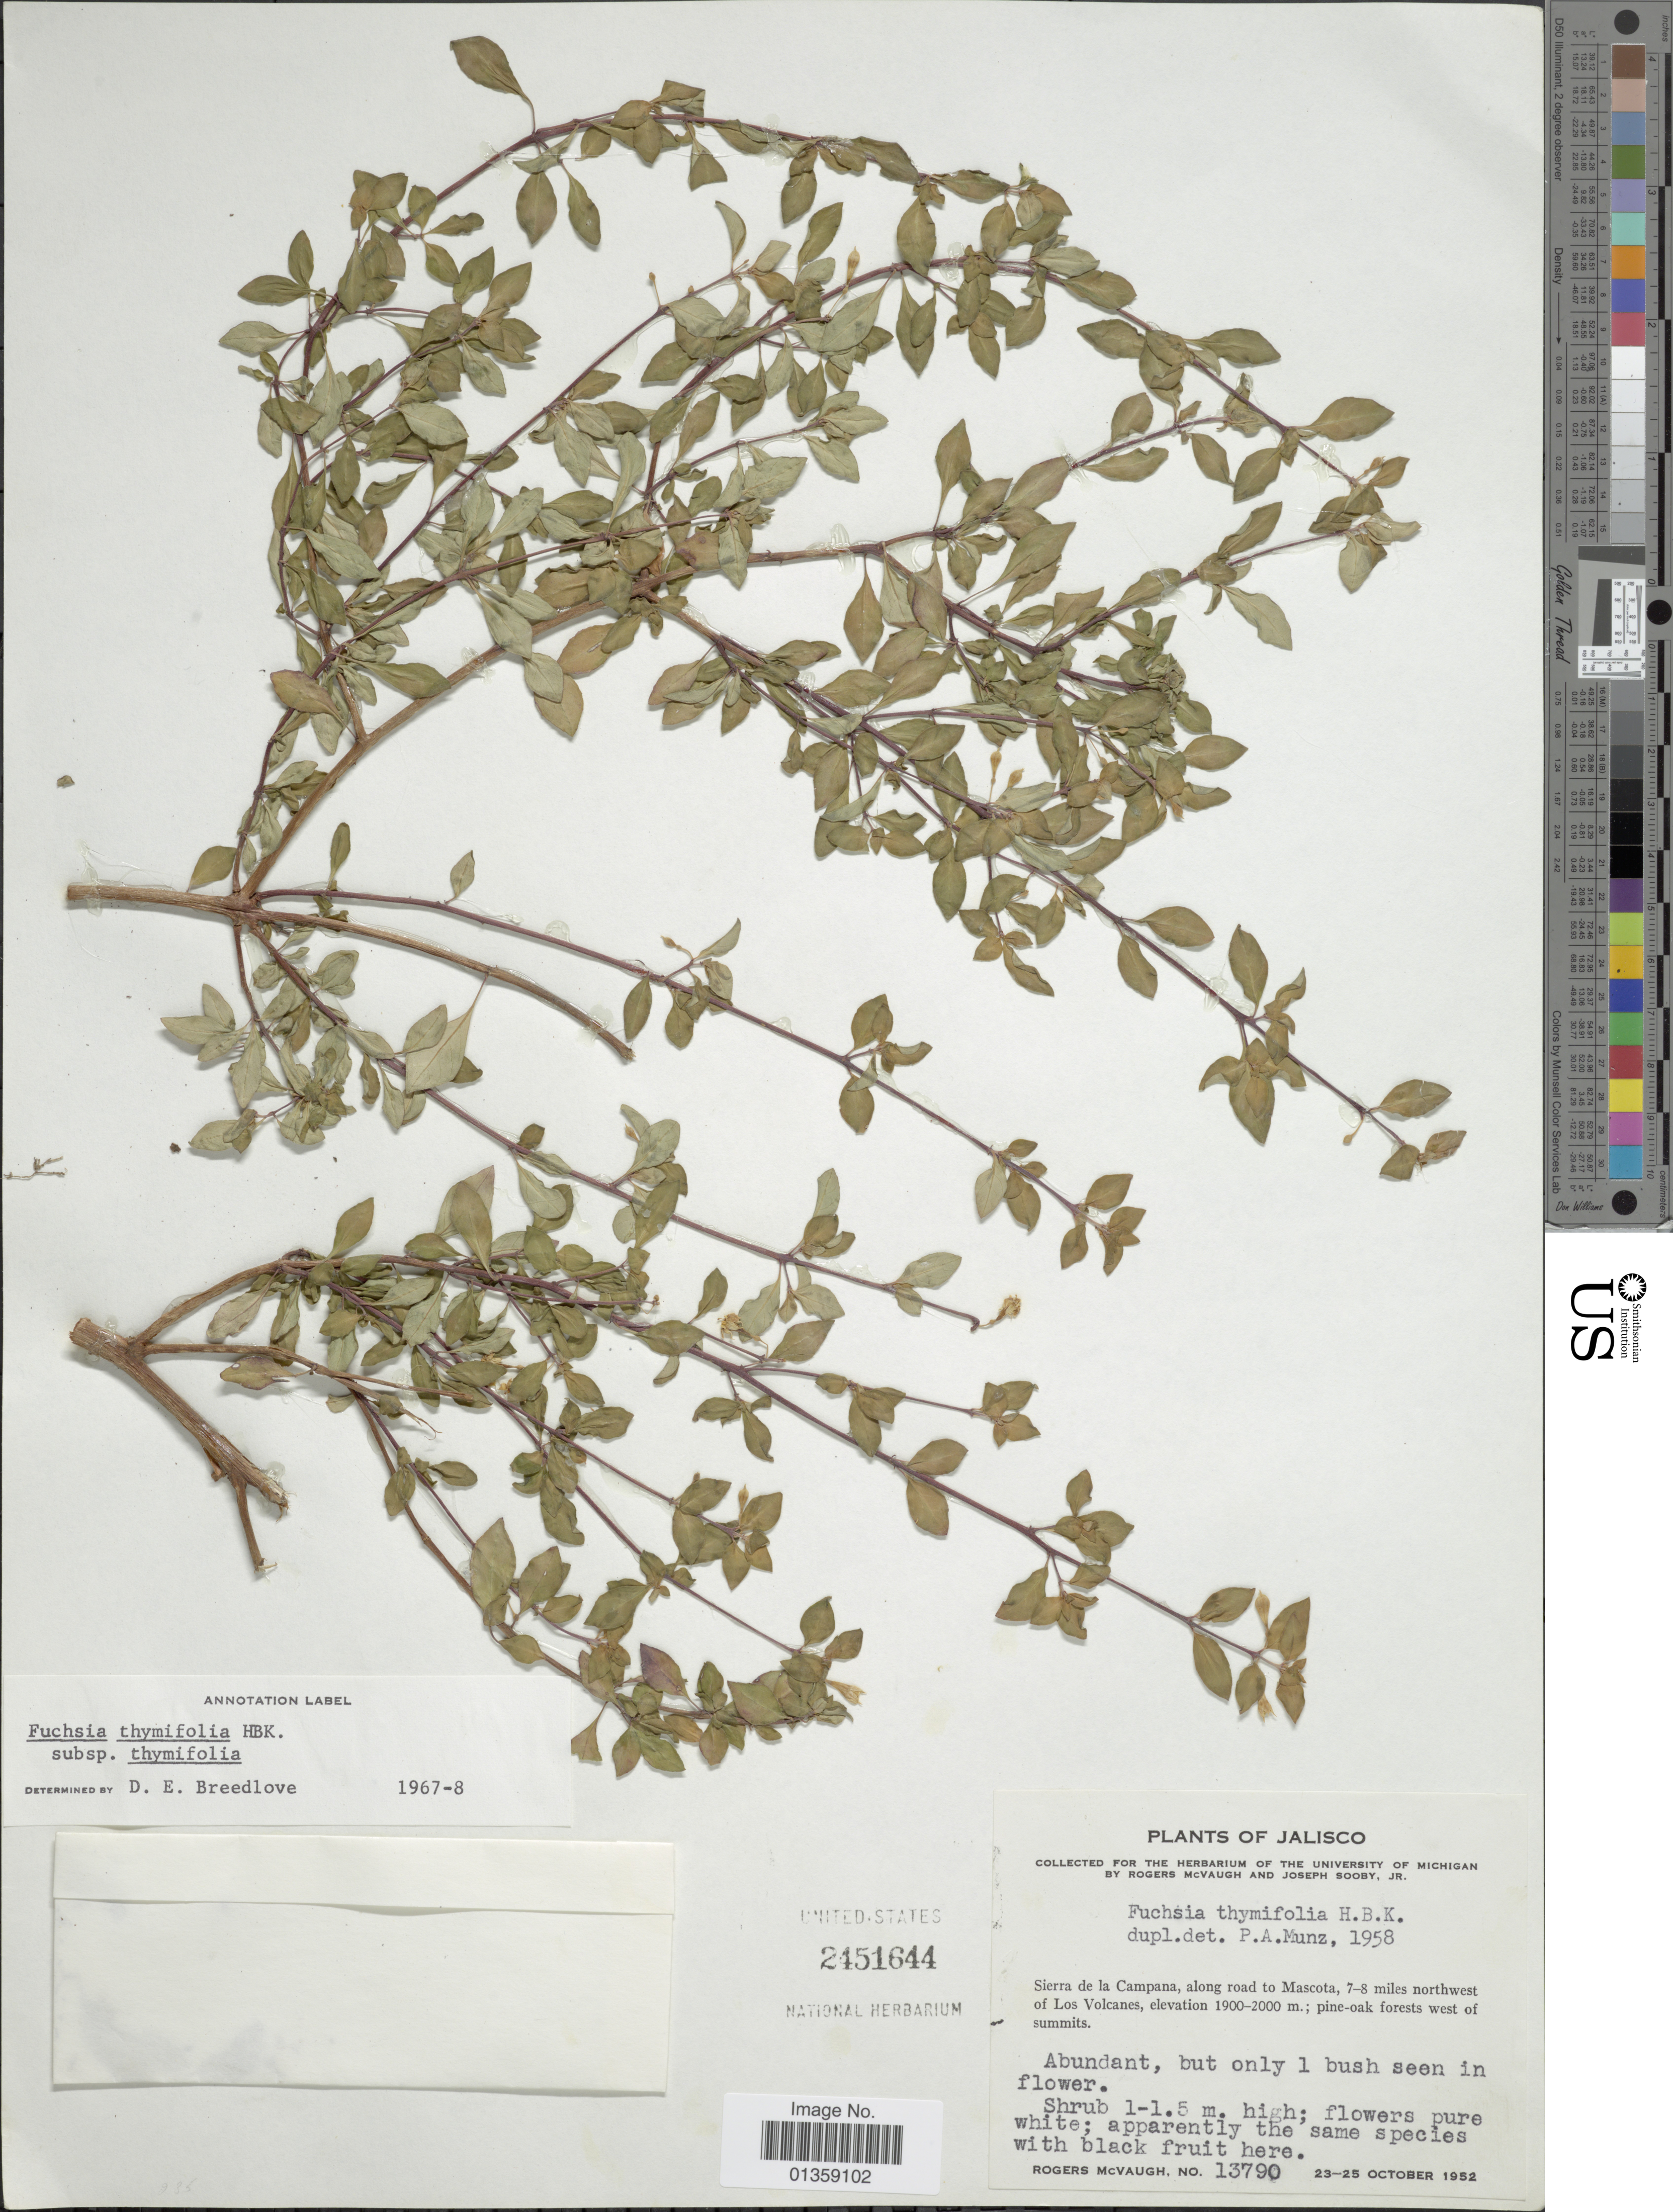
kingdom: Plantae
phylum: Tracheophyta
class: Magnoliopsida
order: Myrtales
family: Onagraceae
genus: Fuchsia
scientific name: Fuchsia thymifolia subsp. thymifolia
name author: Kunth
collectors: R. McVaugh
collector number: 13790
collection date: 1952-10-23/1952-10-25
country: Mexico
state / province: Jalisco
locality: Sierra de la Campana, along road to Mascota, 7-8 miles northwest of Los Volcanes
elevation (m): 1900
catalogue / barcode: US 2451644